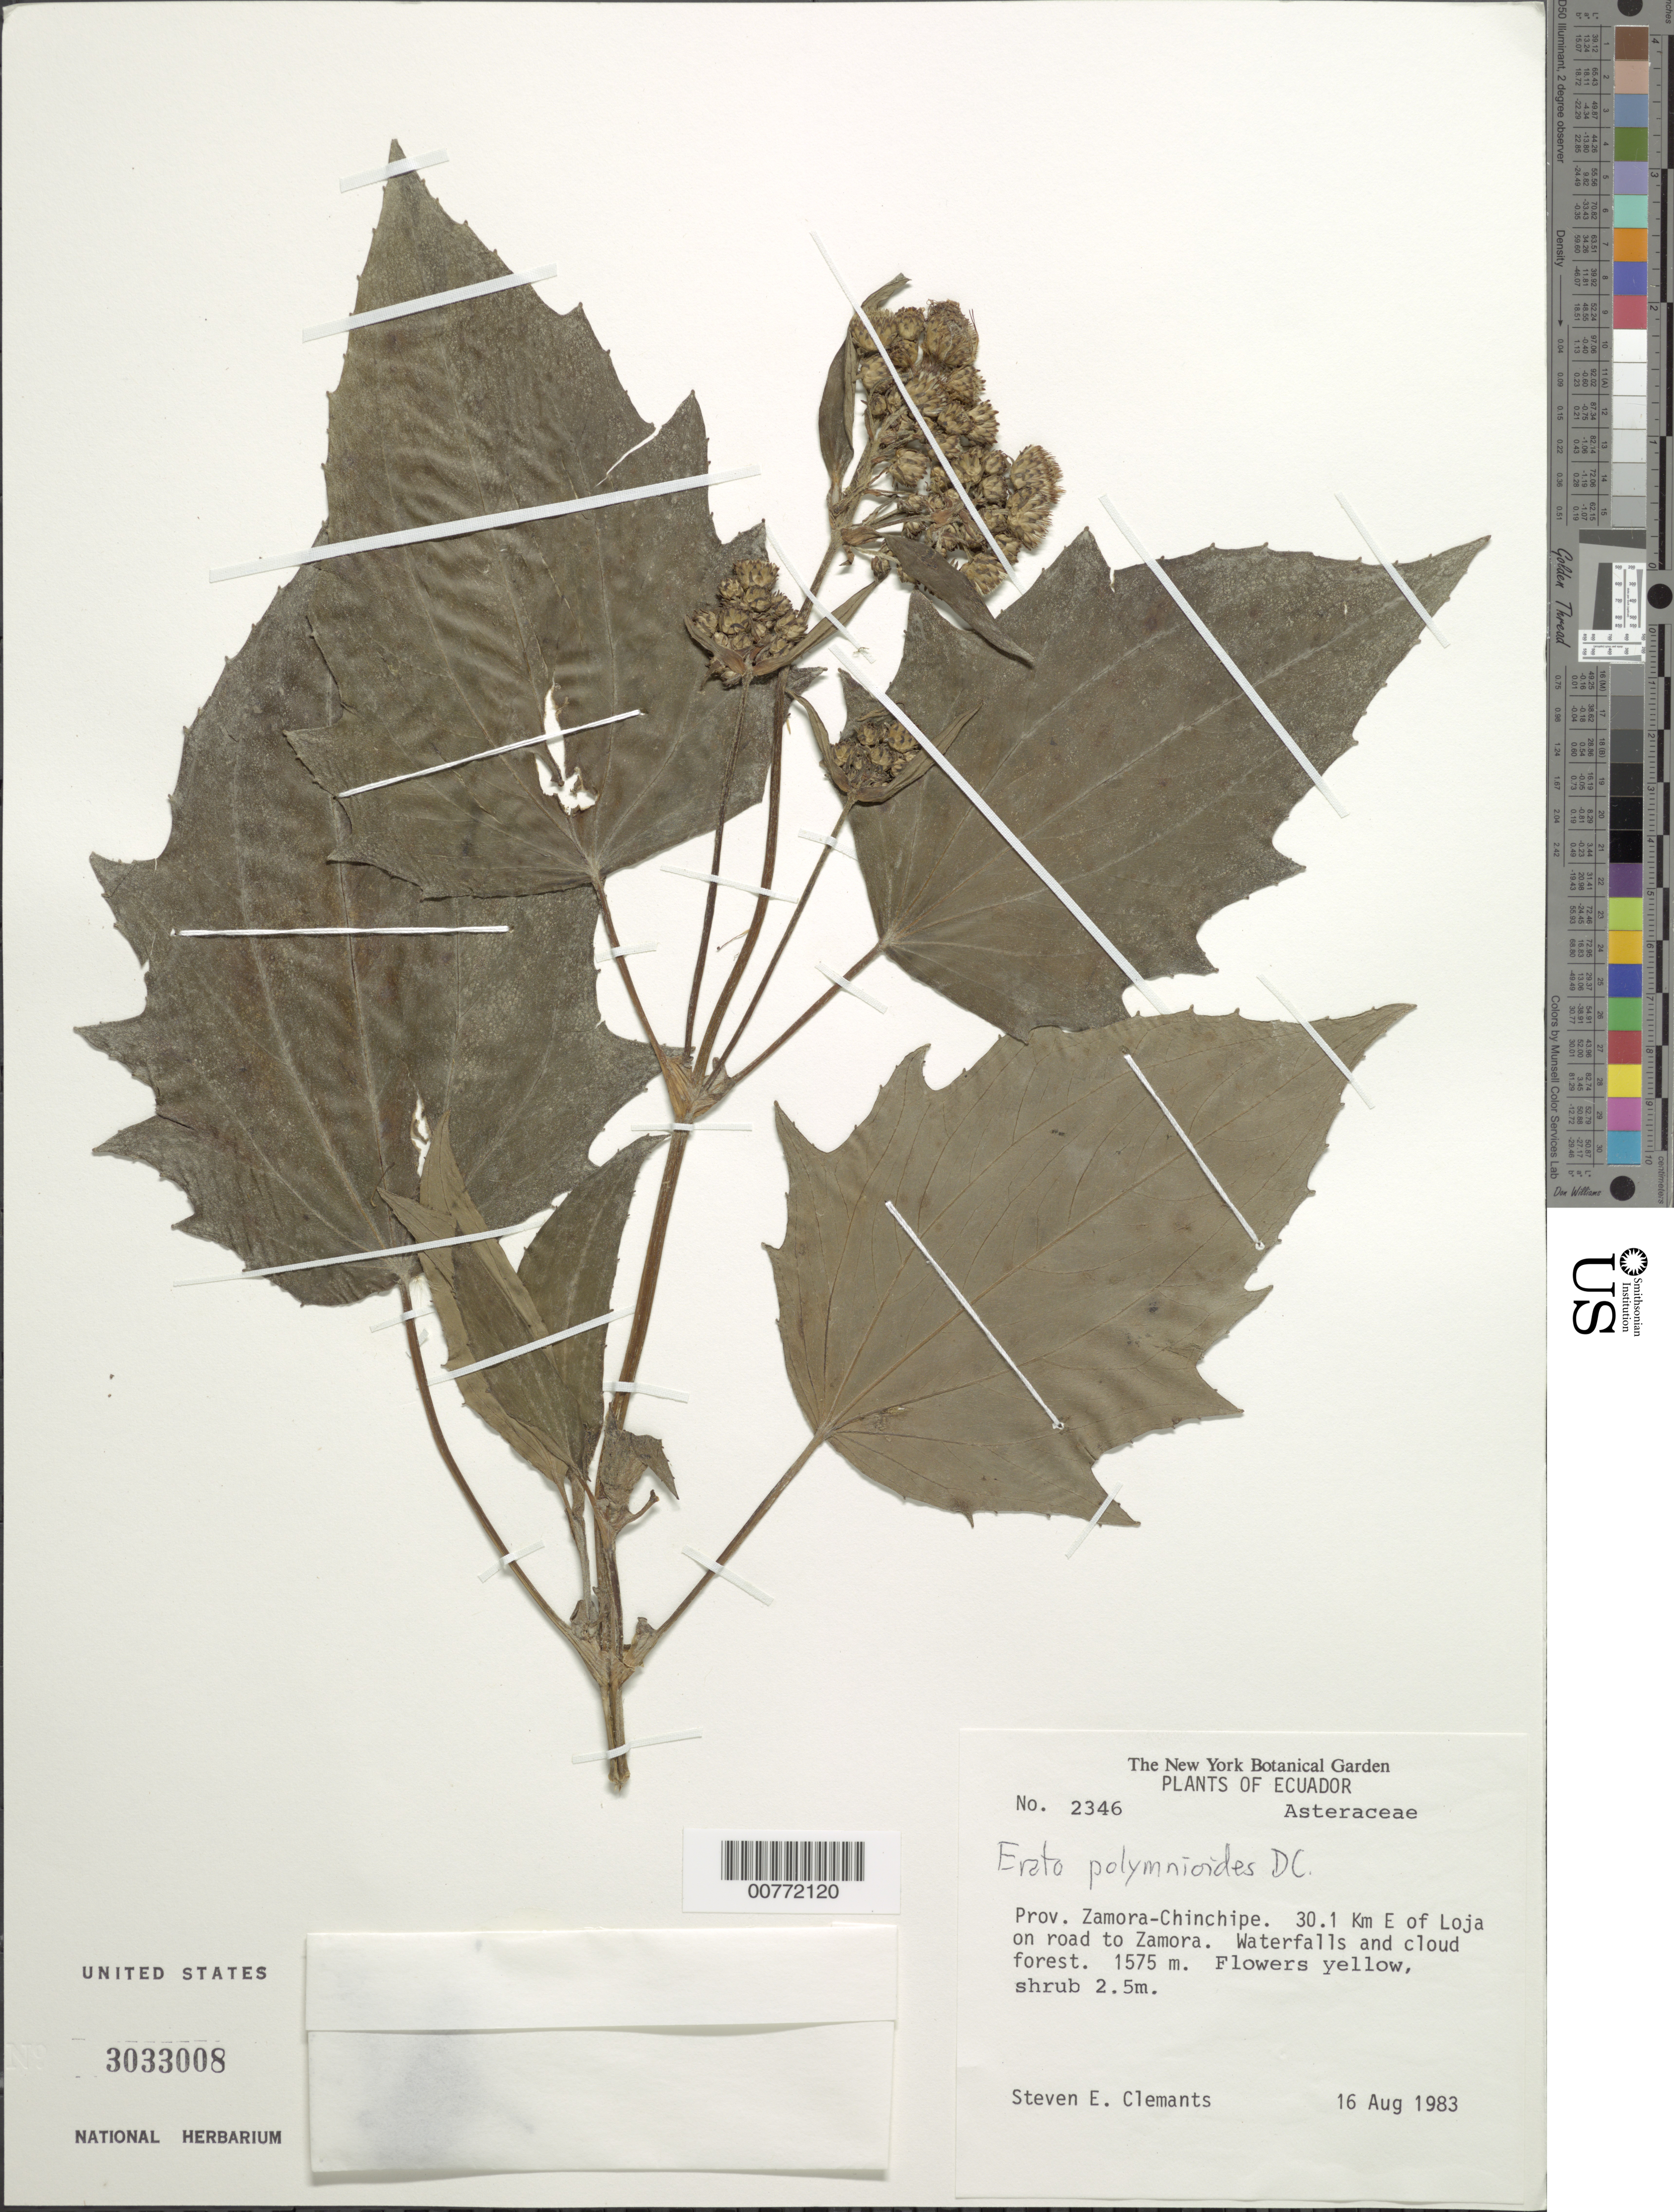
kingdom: Plantae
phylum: Tracheophyta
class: Magnoliopsida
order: Asterales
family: Asteraceae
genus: Erato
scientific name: Erato polymnioides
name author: DC.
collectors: S. Clemants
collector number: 2346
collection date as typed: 16 August 1983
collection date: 1983-08-16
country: Ecuador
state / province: Zamora-Chinchipe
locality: Loja, 30.1km E of, on road to Zamora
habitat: Waterfalls and cloud forest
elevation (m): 1575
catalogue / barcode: US 3033008